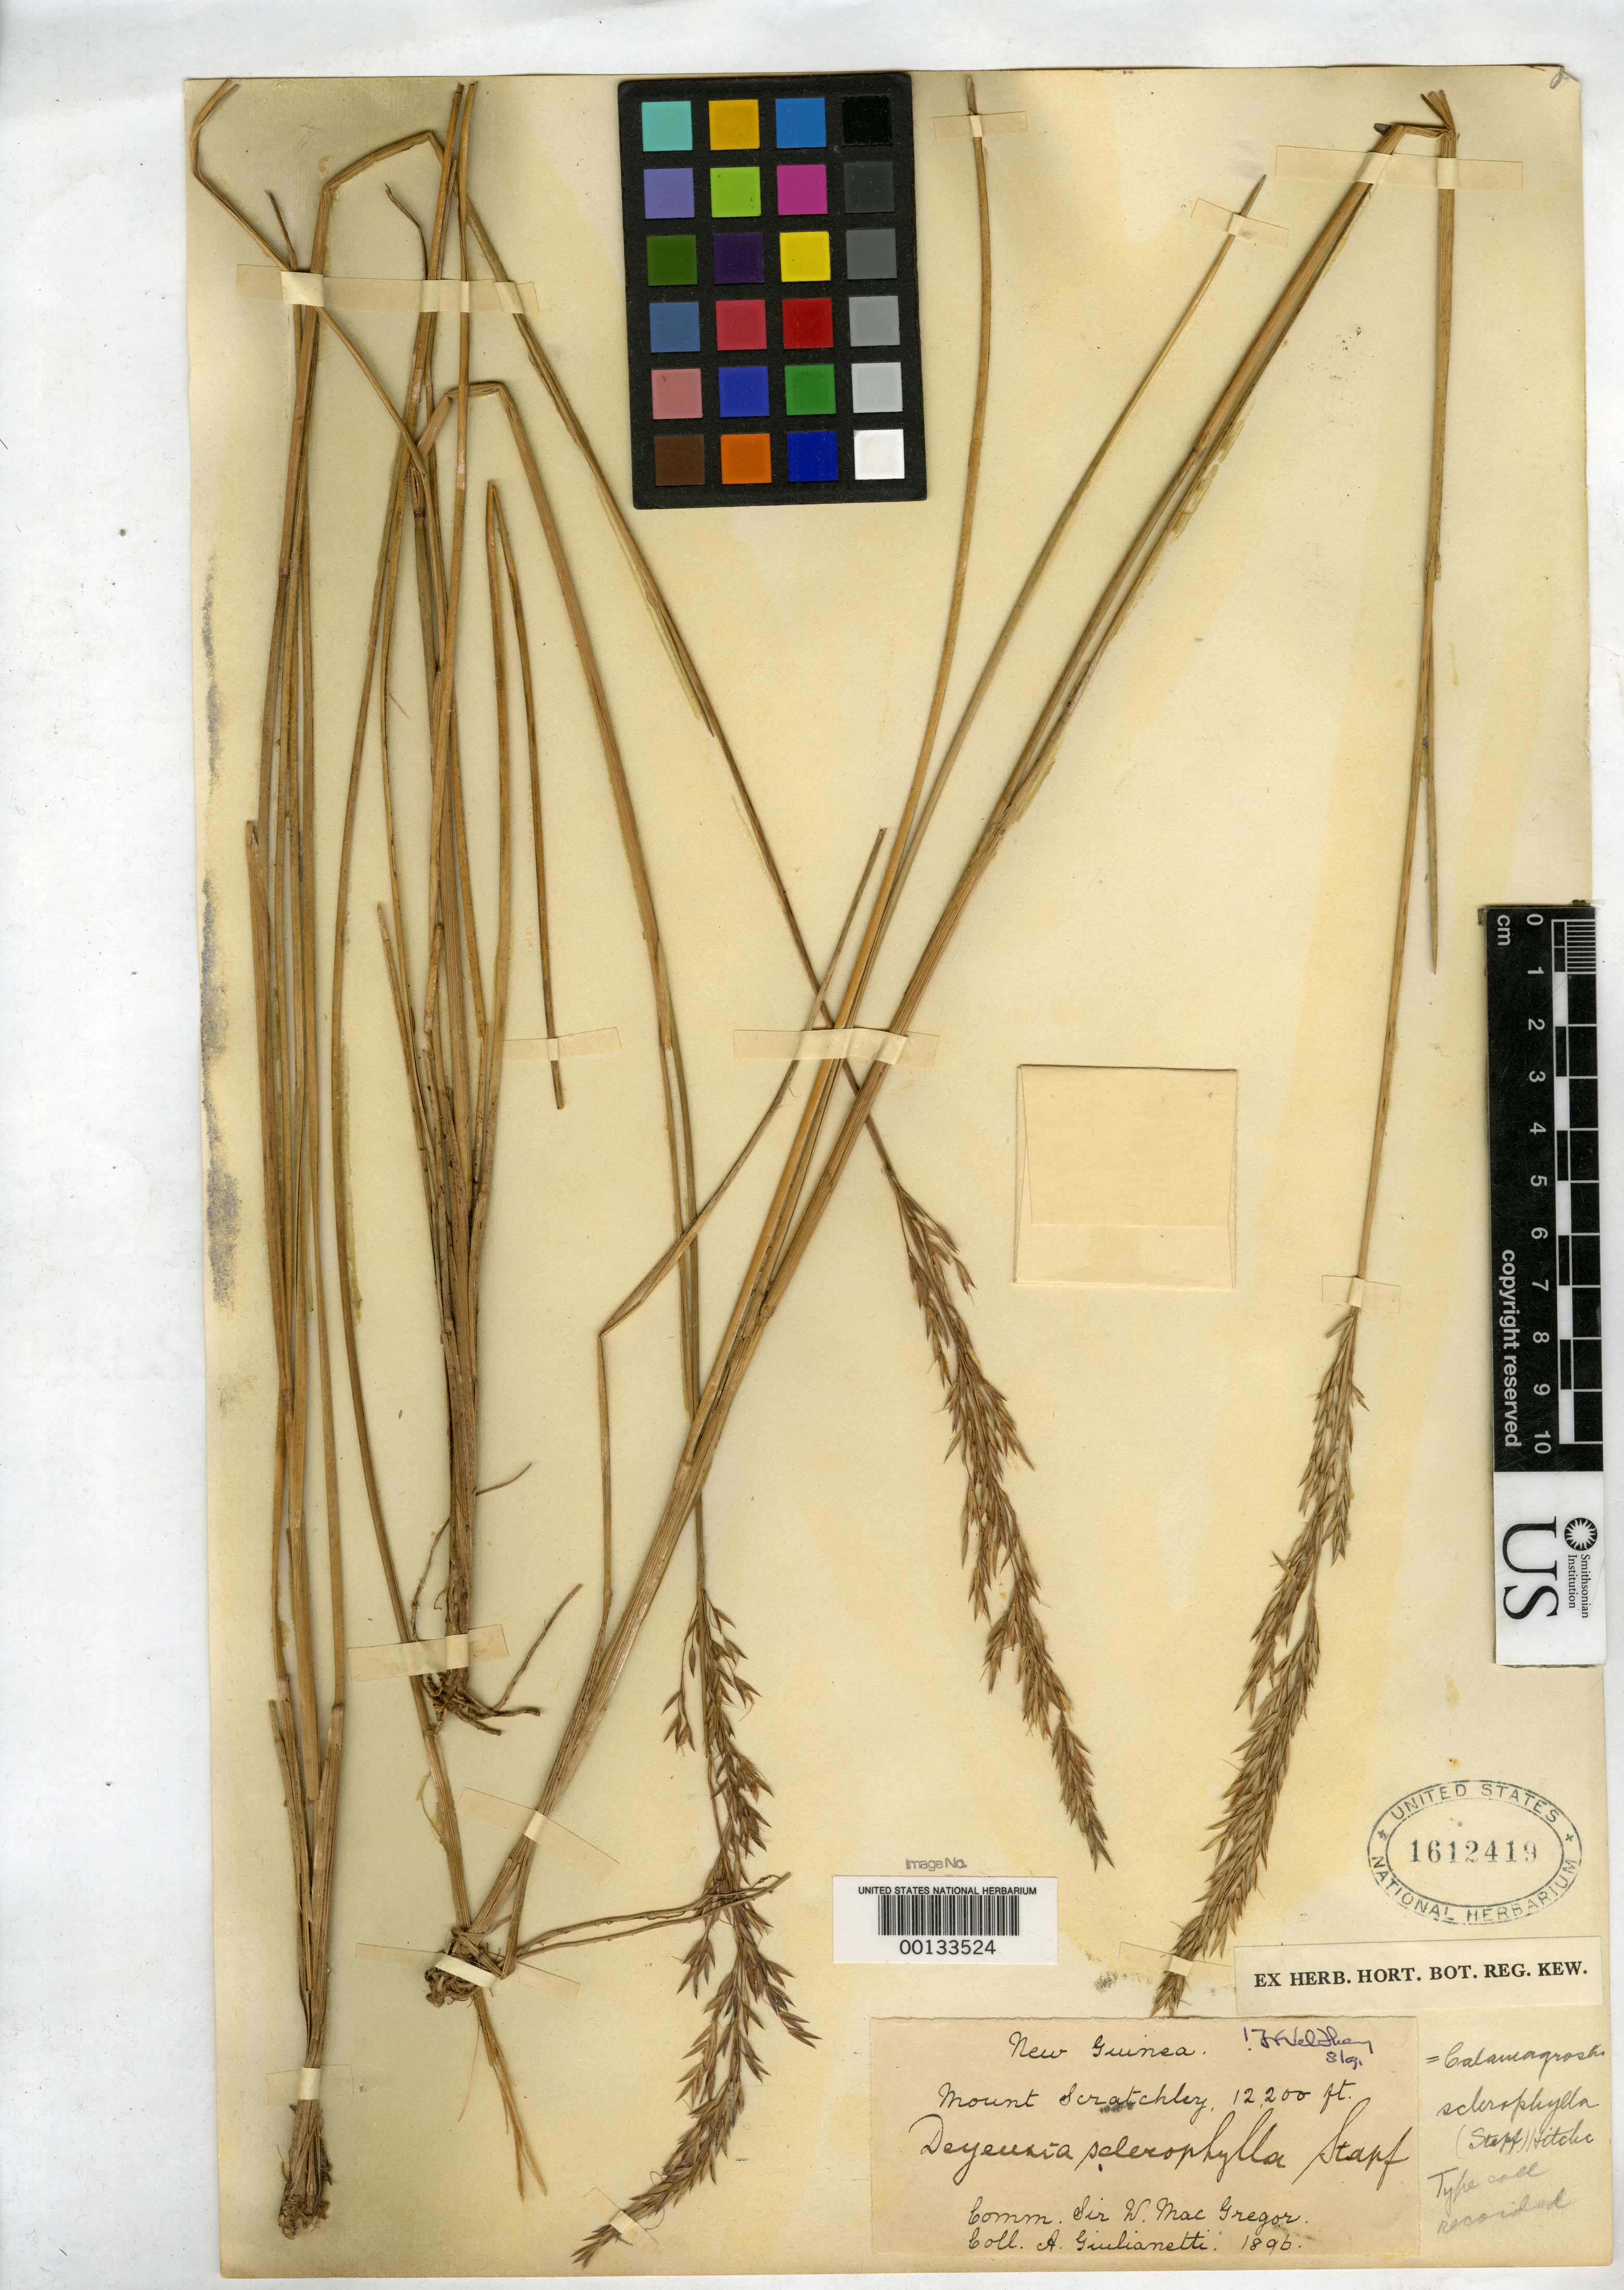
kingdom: Plantae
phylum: Tracheophyta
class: Liliopsida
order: Poales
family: Poaceae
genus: Deyeuxia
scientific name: Deyeuxia sclerophylla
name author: Stapf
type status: Isotype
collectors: A. Giuleanetti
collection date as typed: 1890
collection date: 1890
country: Papua New Guinea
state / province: Central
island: New Guinea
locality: Mt. Scratchley.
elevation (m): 3719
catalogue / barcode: US 1612419